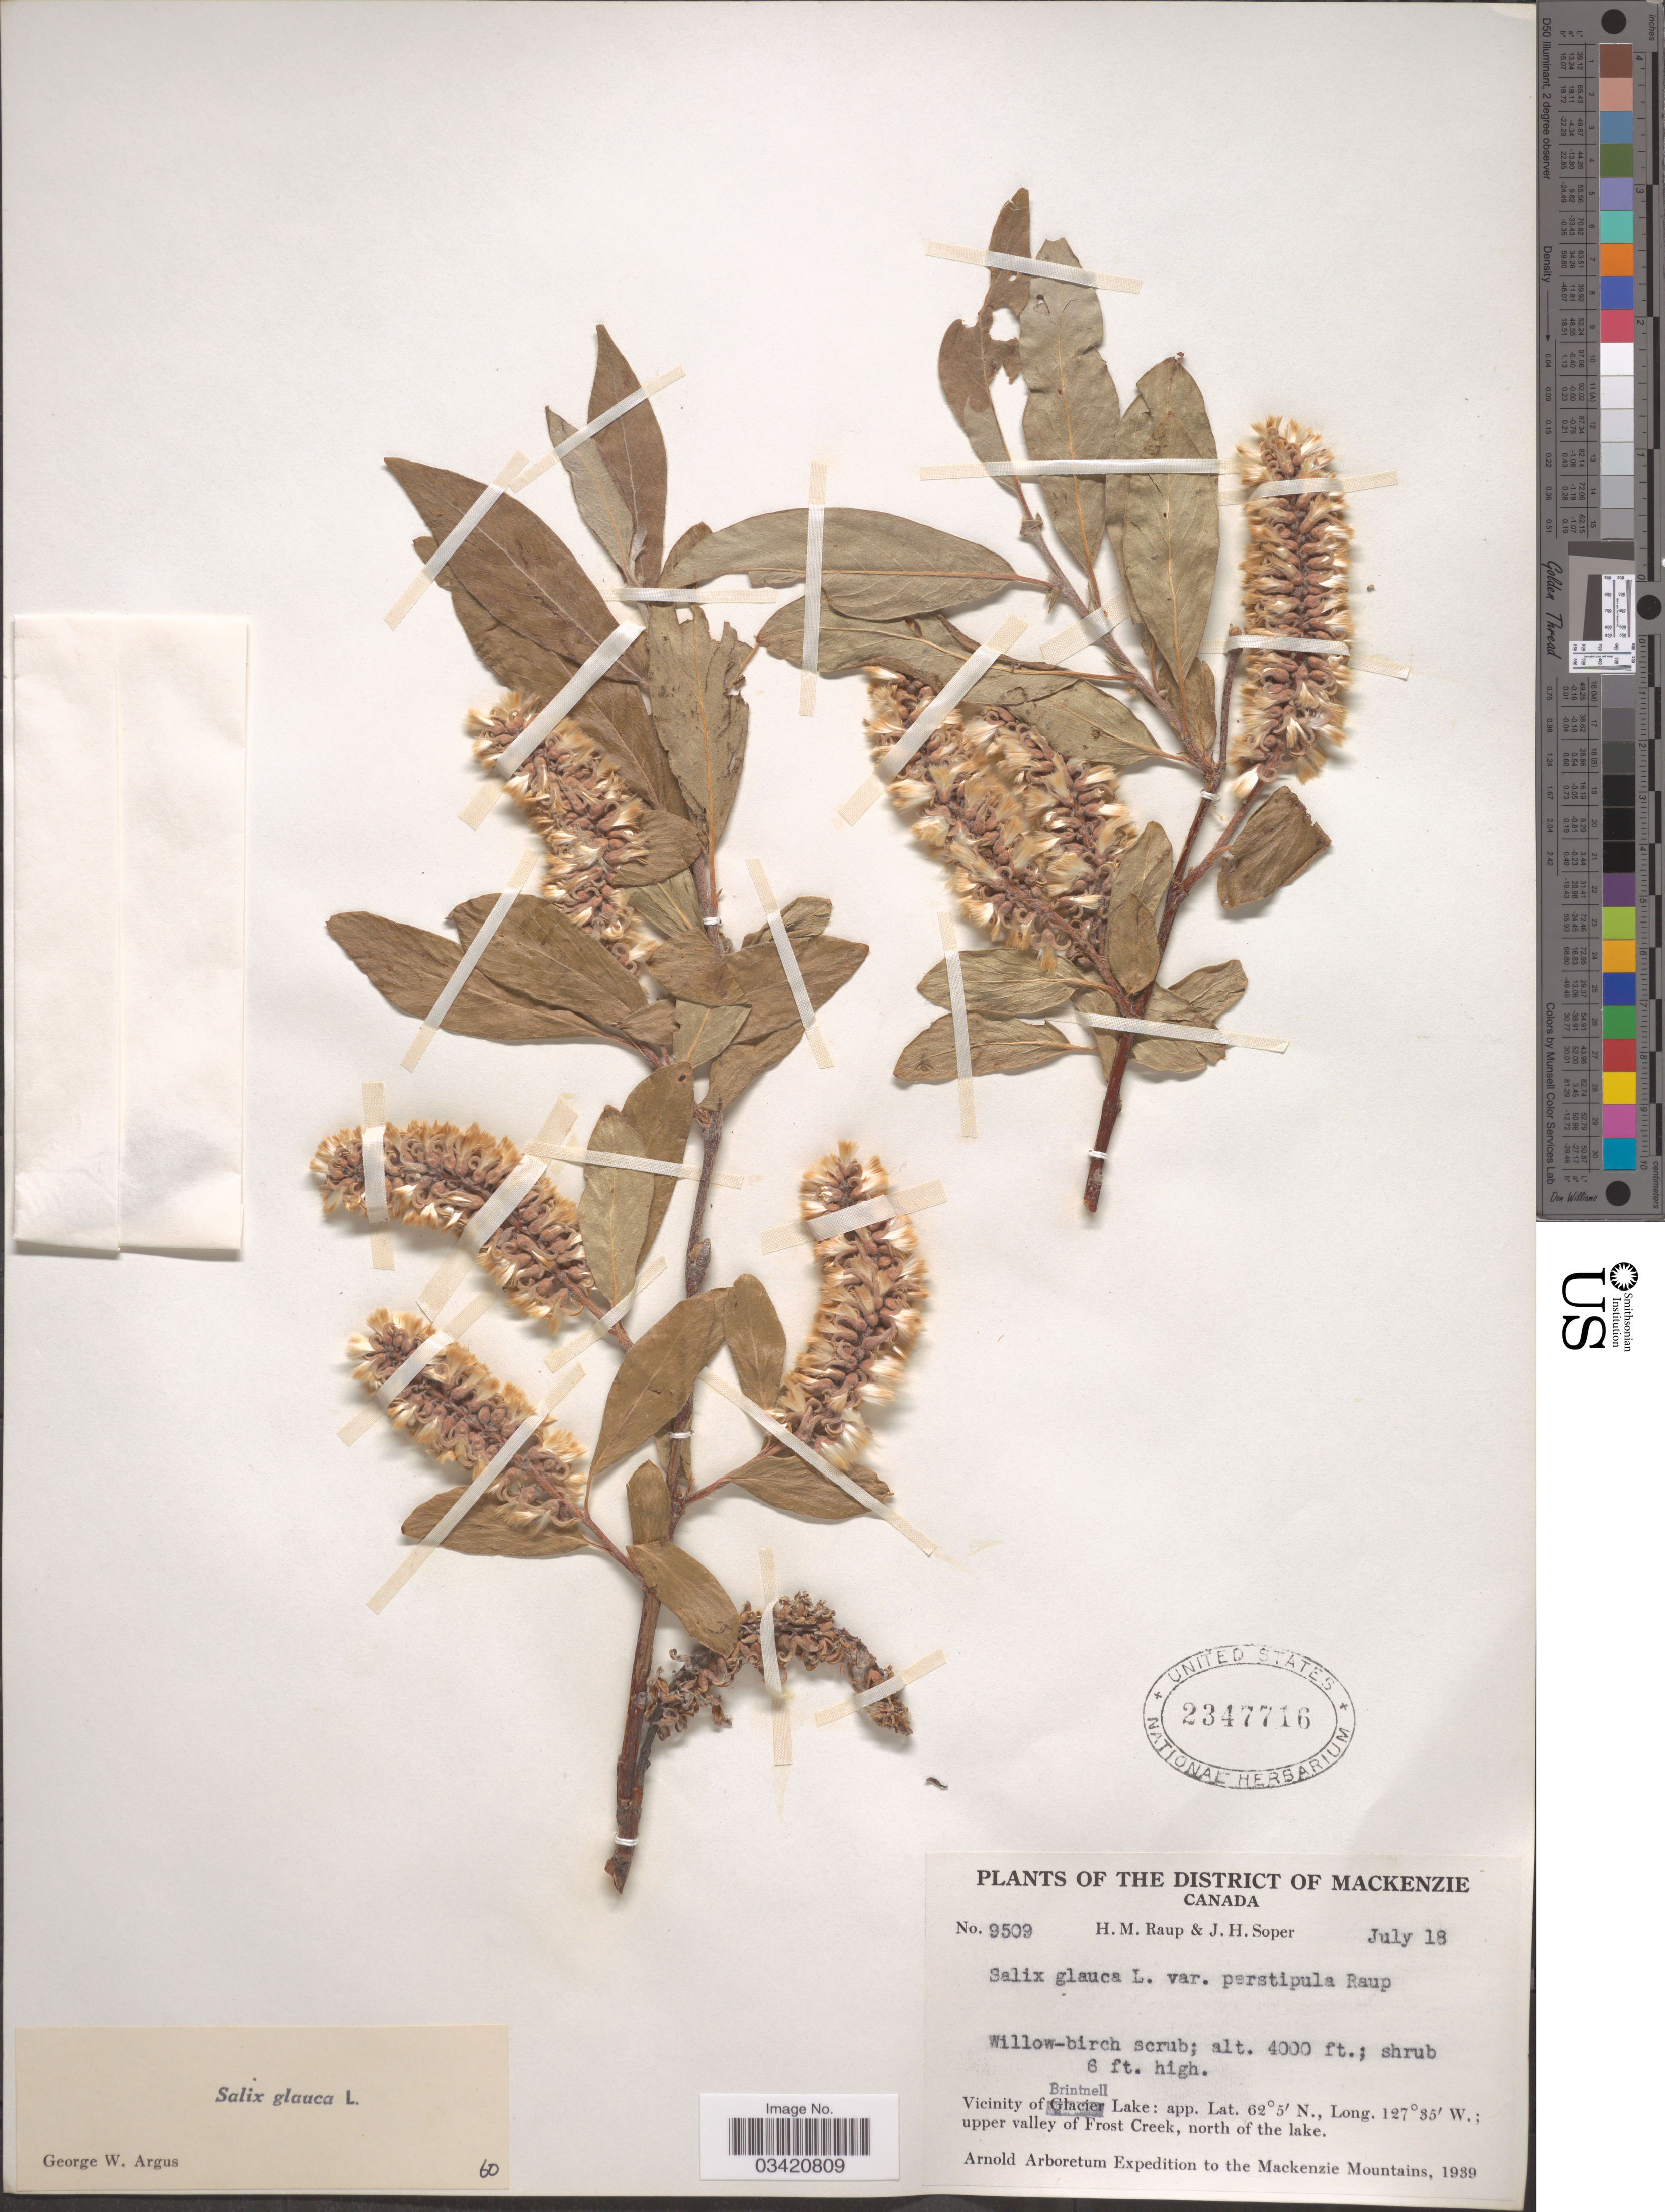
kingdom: Plantae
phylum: Tracheophyta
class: Magnoliopsida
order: Malpighiales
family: Salicaceae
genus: Salix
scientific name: Salix glauca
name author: L.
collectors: H. Raup & J. H. Soper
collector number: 9509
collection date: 1939-07-18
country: Canada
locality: District of Mackenzie. Vicinity of Brintnell Lake; upper valley of Frost Creek, north of the lake. Mackenzie Mountains.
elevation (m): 1219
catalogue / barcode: US 2347716